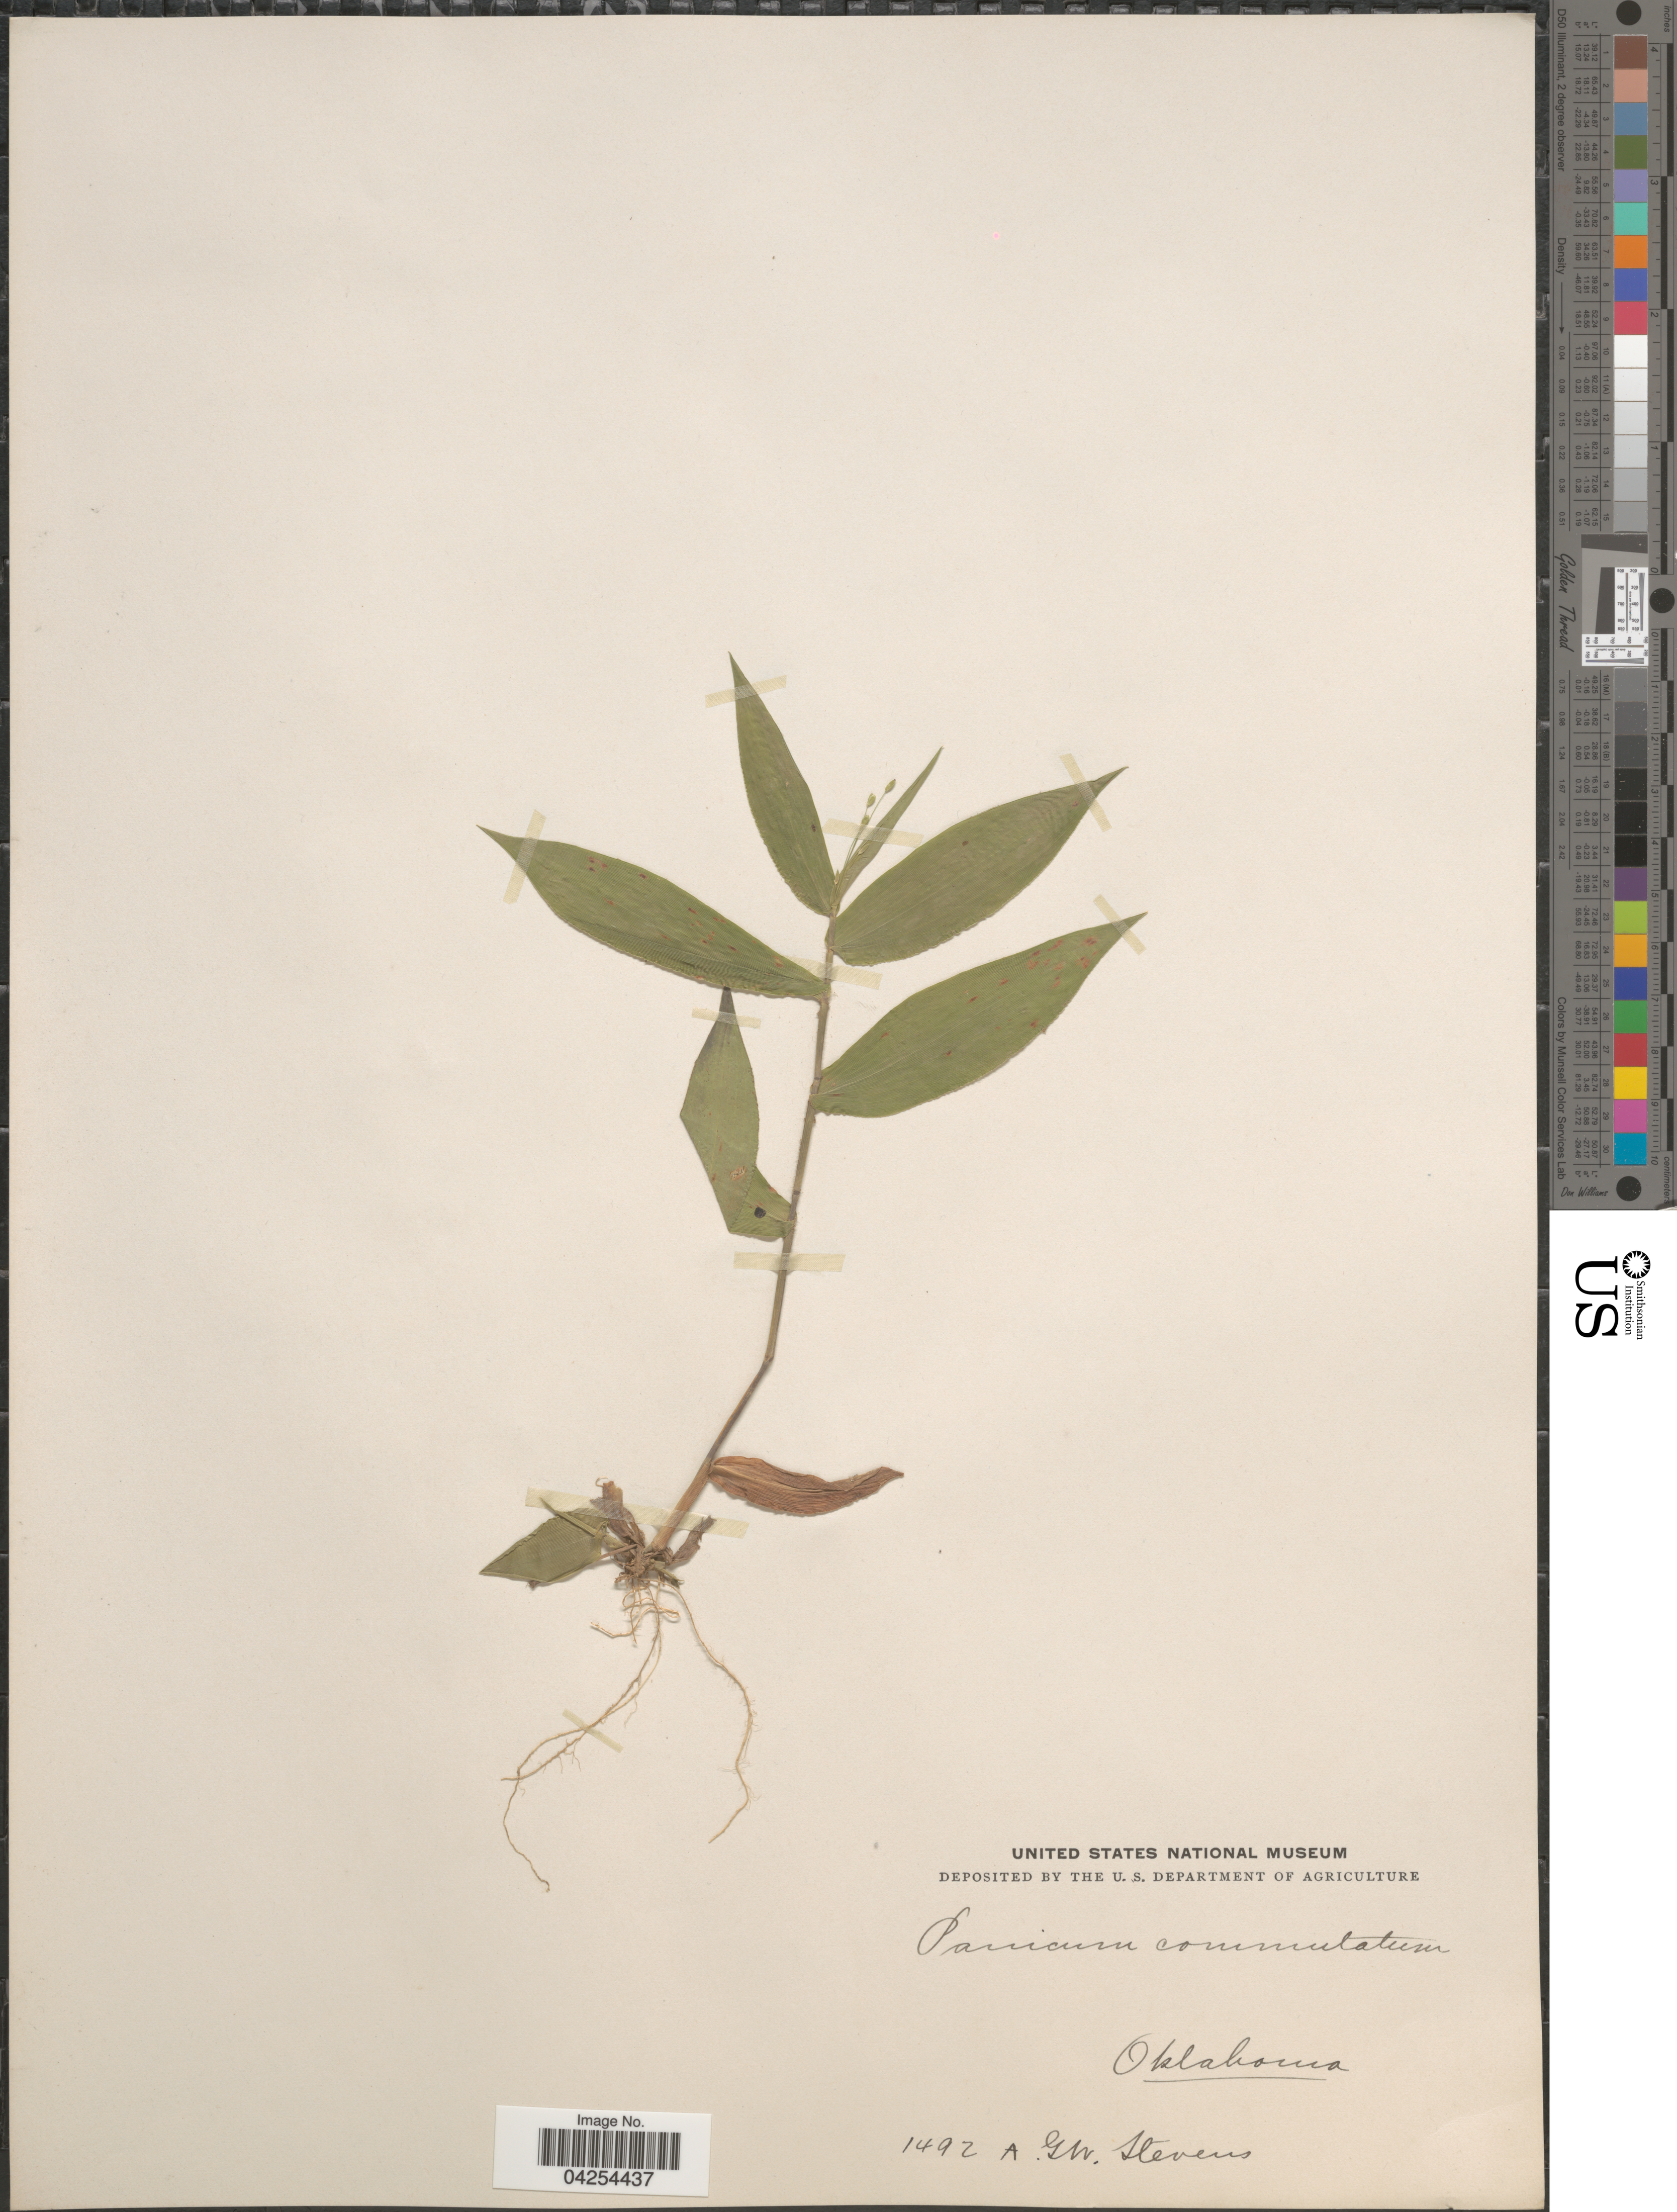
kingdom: Plantae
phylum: Tracheophyta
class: Liliopsida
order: Poales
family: Poaceae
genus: Dichanthelium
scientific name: Dichanthelium commutatum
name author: (Schult.) Gould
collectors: G. W. Stevens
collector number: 1492A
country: United States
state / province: Oklahoma